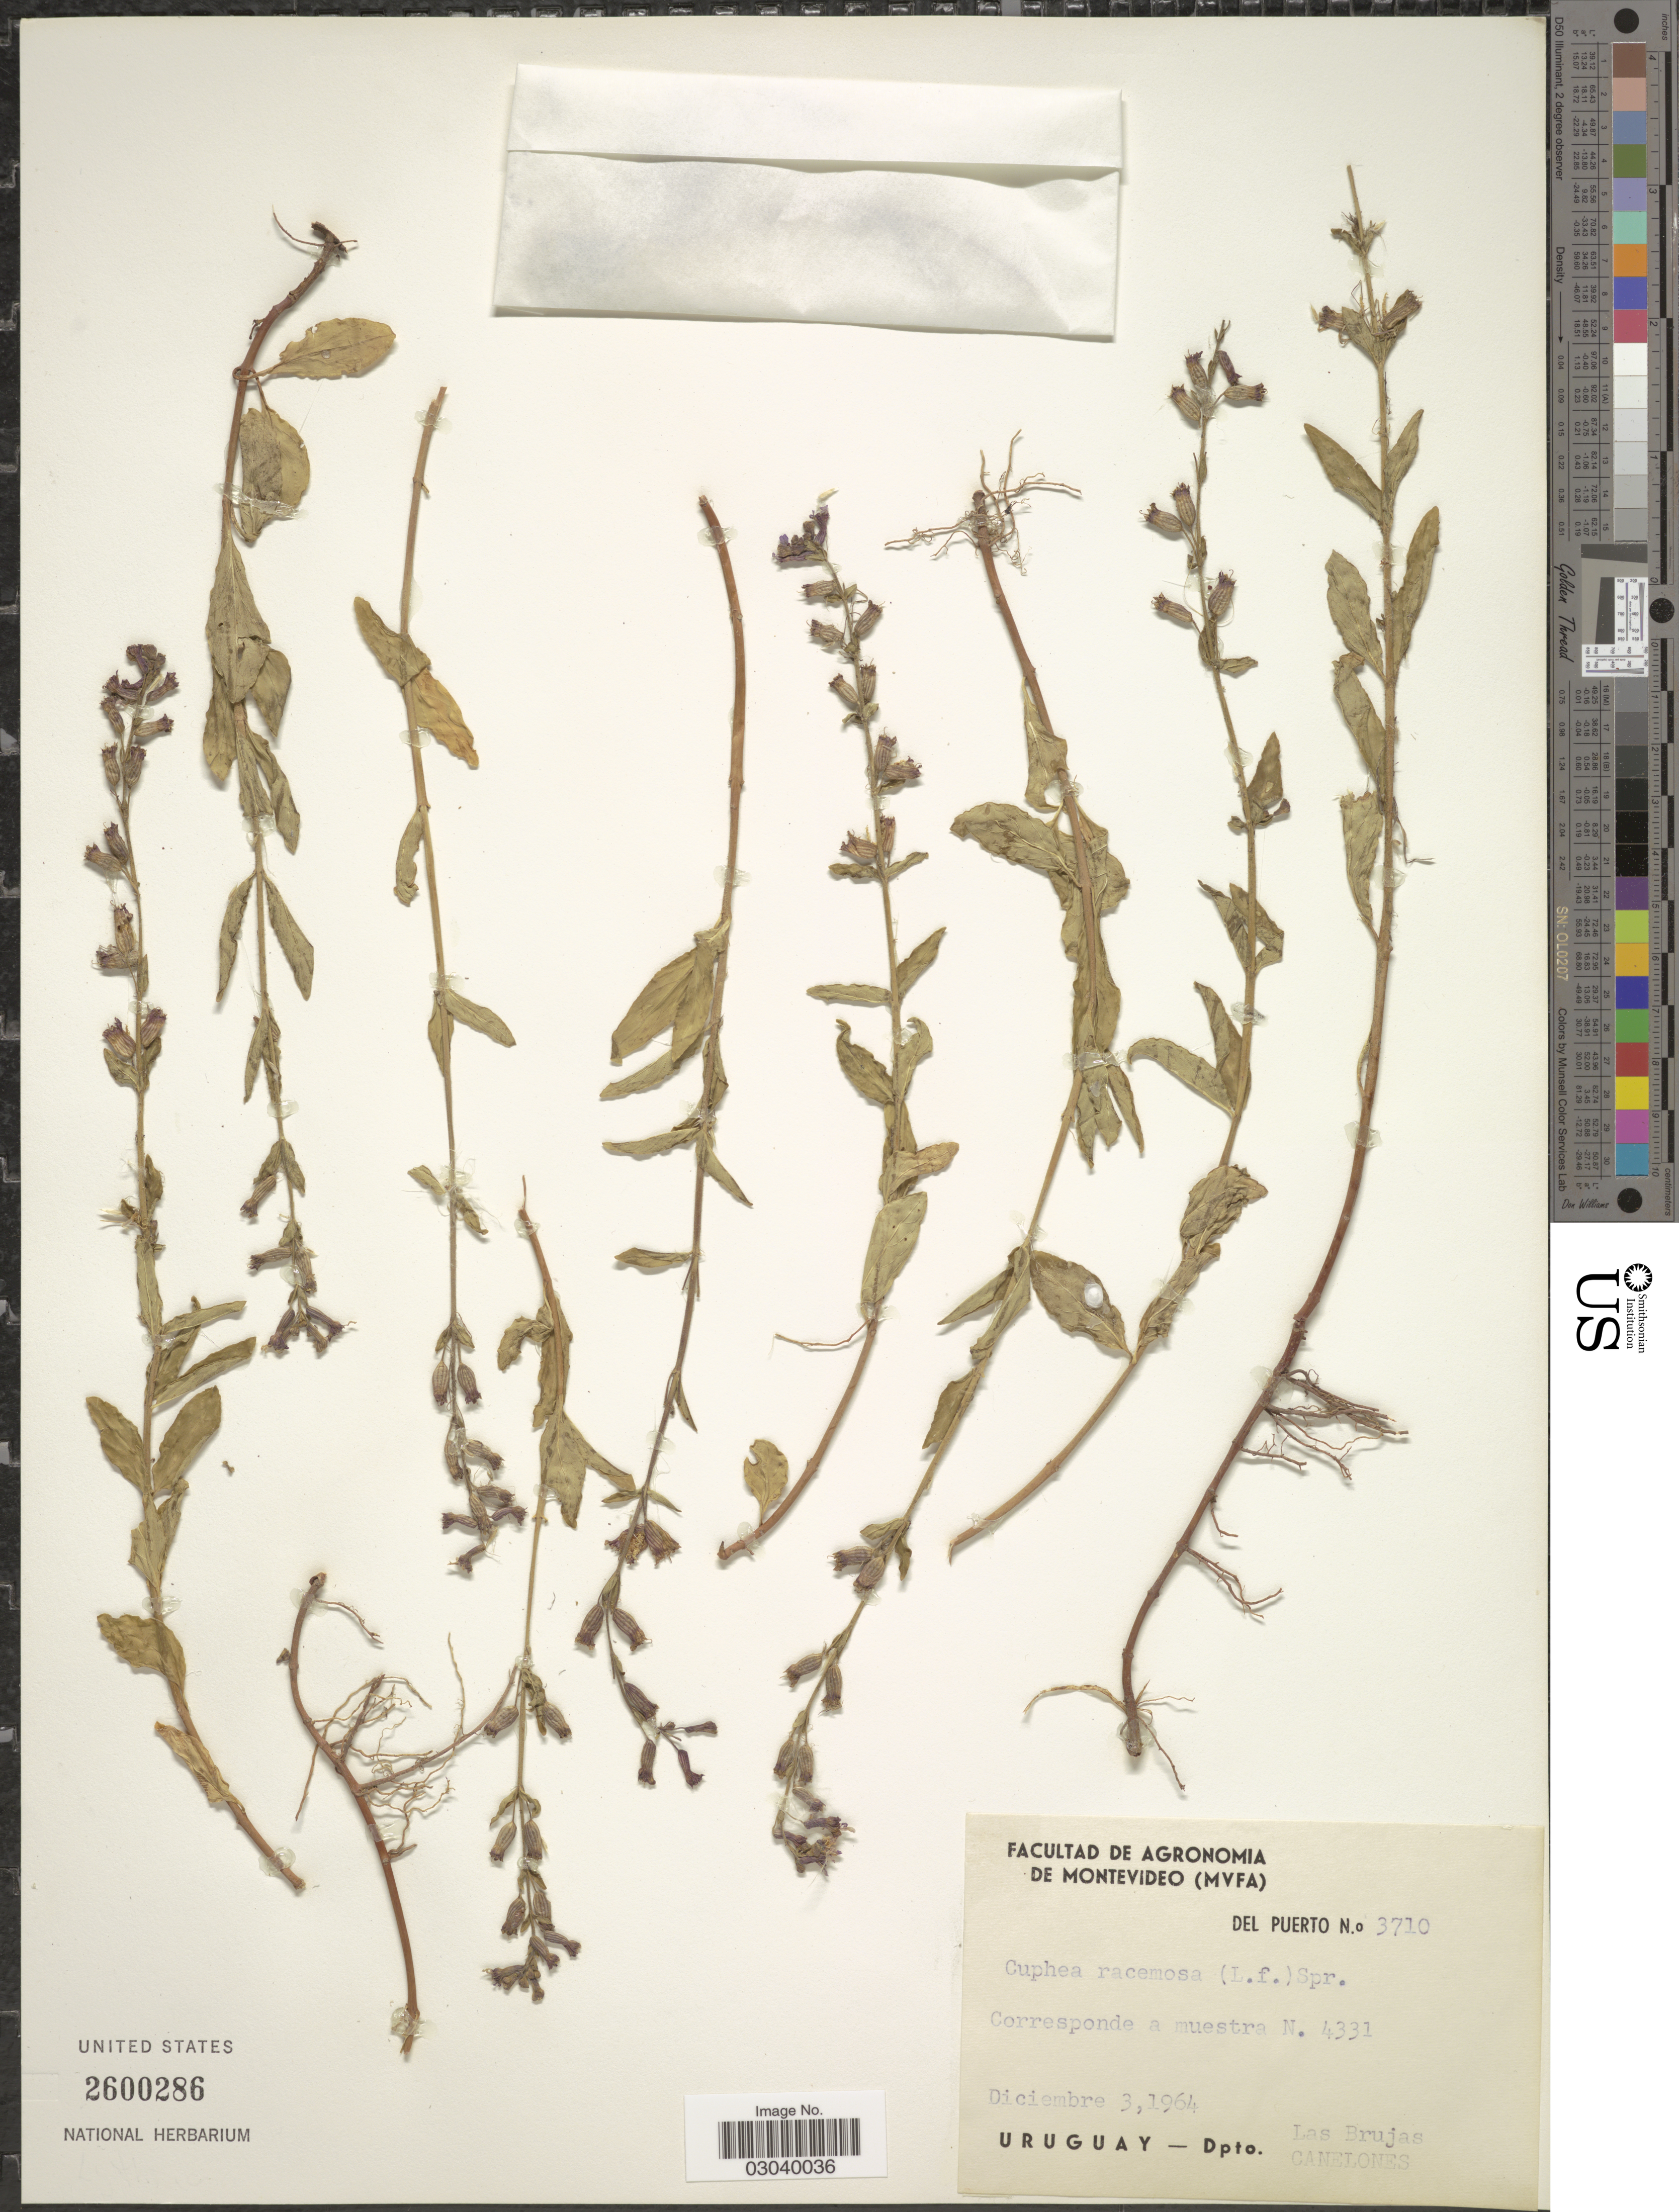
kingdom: Plantae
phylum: Tracheophyta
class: Magnoliopsida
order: Myrtales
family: Lythraceae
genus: Cuphea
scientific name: Cuphea racemosa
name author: (L. f.) Spreng.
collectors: Del Puerto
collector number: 3710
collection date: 1964-12-03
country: Uruguay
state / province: Canelones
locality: Dpto. Las Brujas, Canelones.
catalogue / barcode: US 2600286